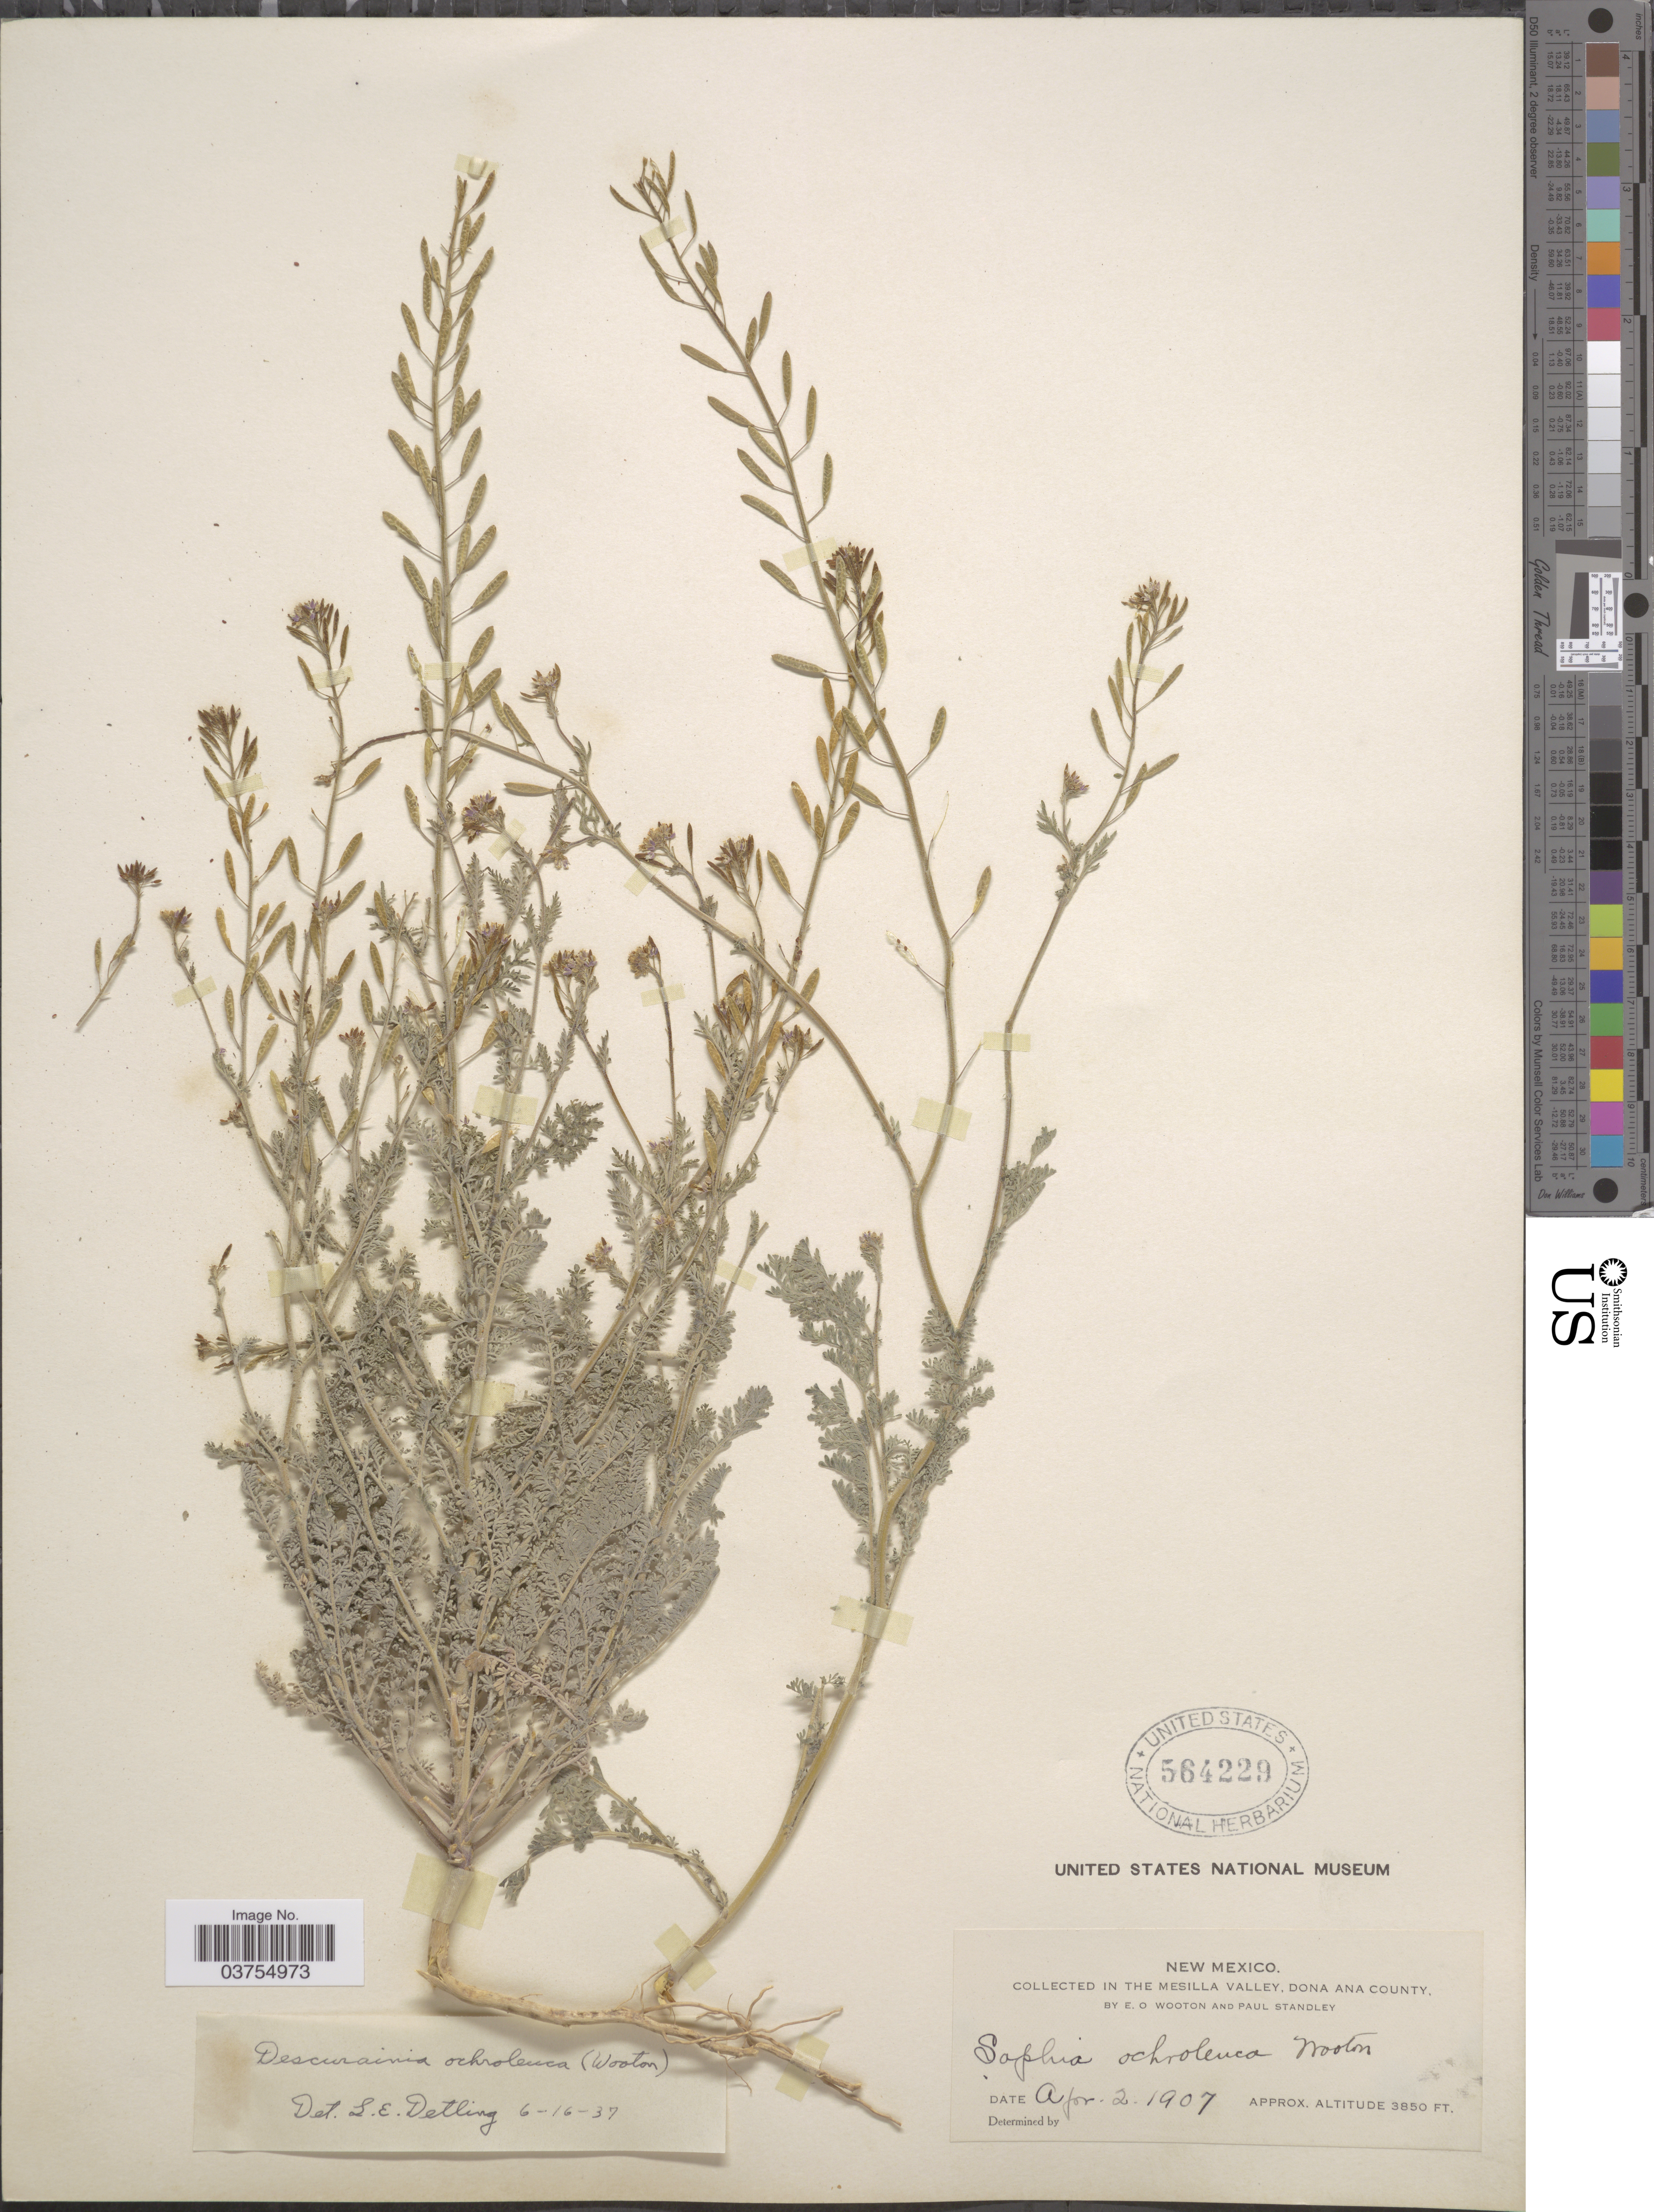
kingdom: Plantae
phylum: Tracheophyta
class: Magnoliopsida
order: Brassicales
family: Brassicaceae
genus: Descurainia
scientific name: Descurainia pinnata subsp. ochroleuca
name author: (Wooton) Detling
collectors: E. O. Wooton & P. C. Standley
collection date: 1907-04-02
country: United States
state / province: New Mexico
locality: The Mesilla Valley, Dona Ana County.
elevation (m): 1173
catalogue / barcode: US 564229